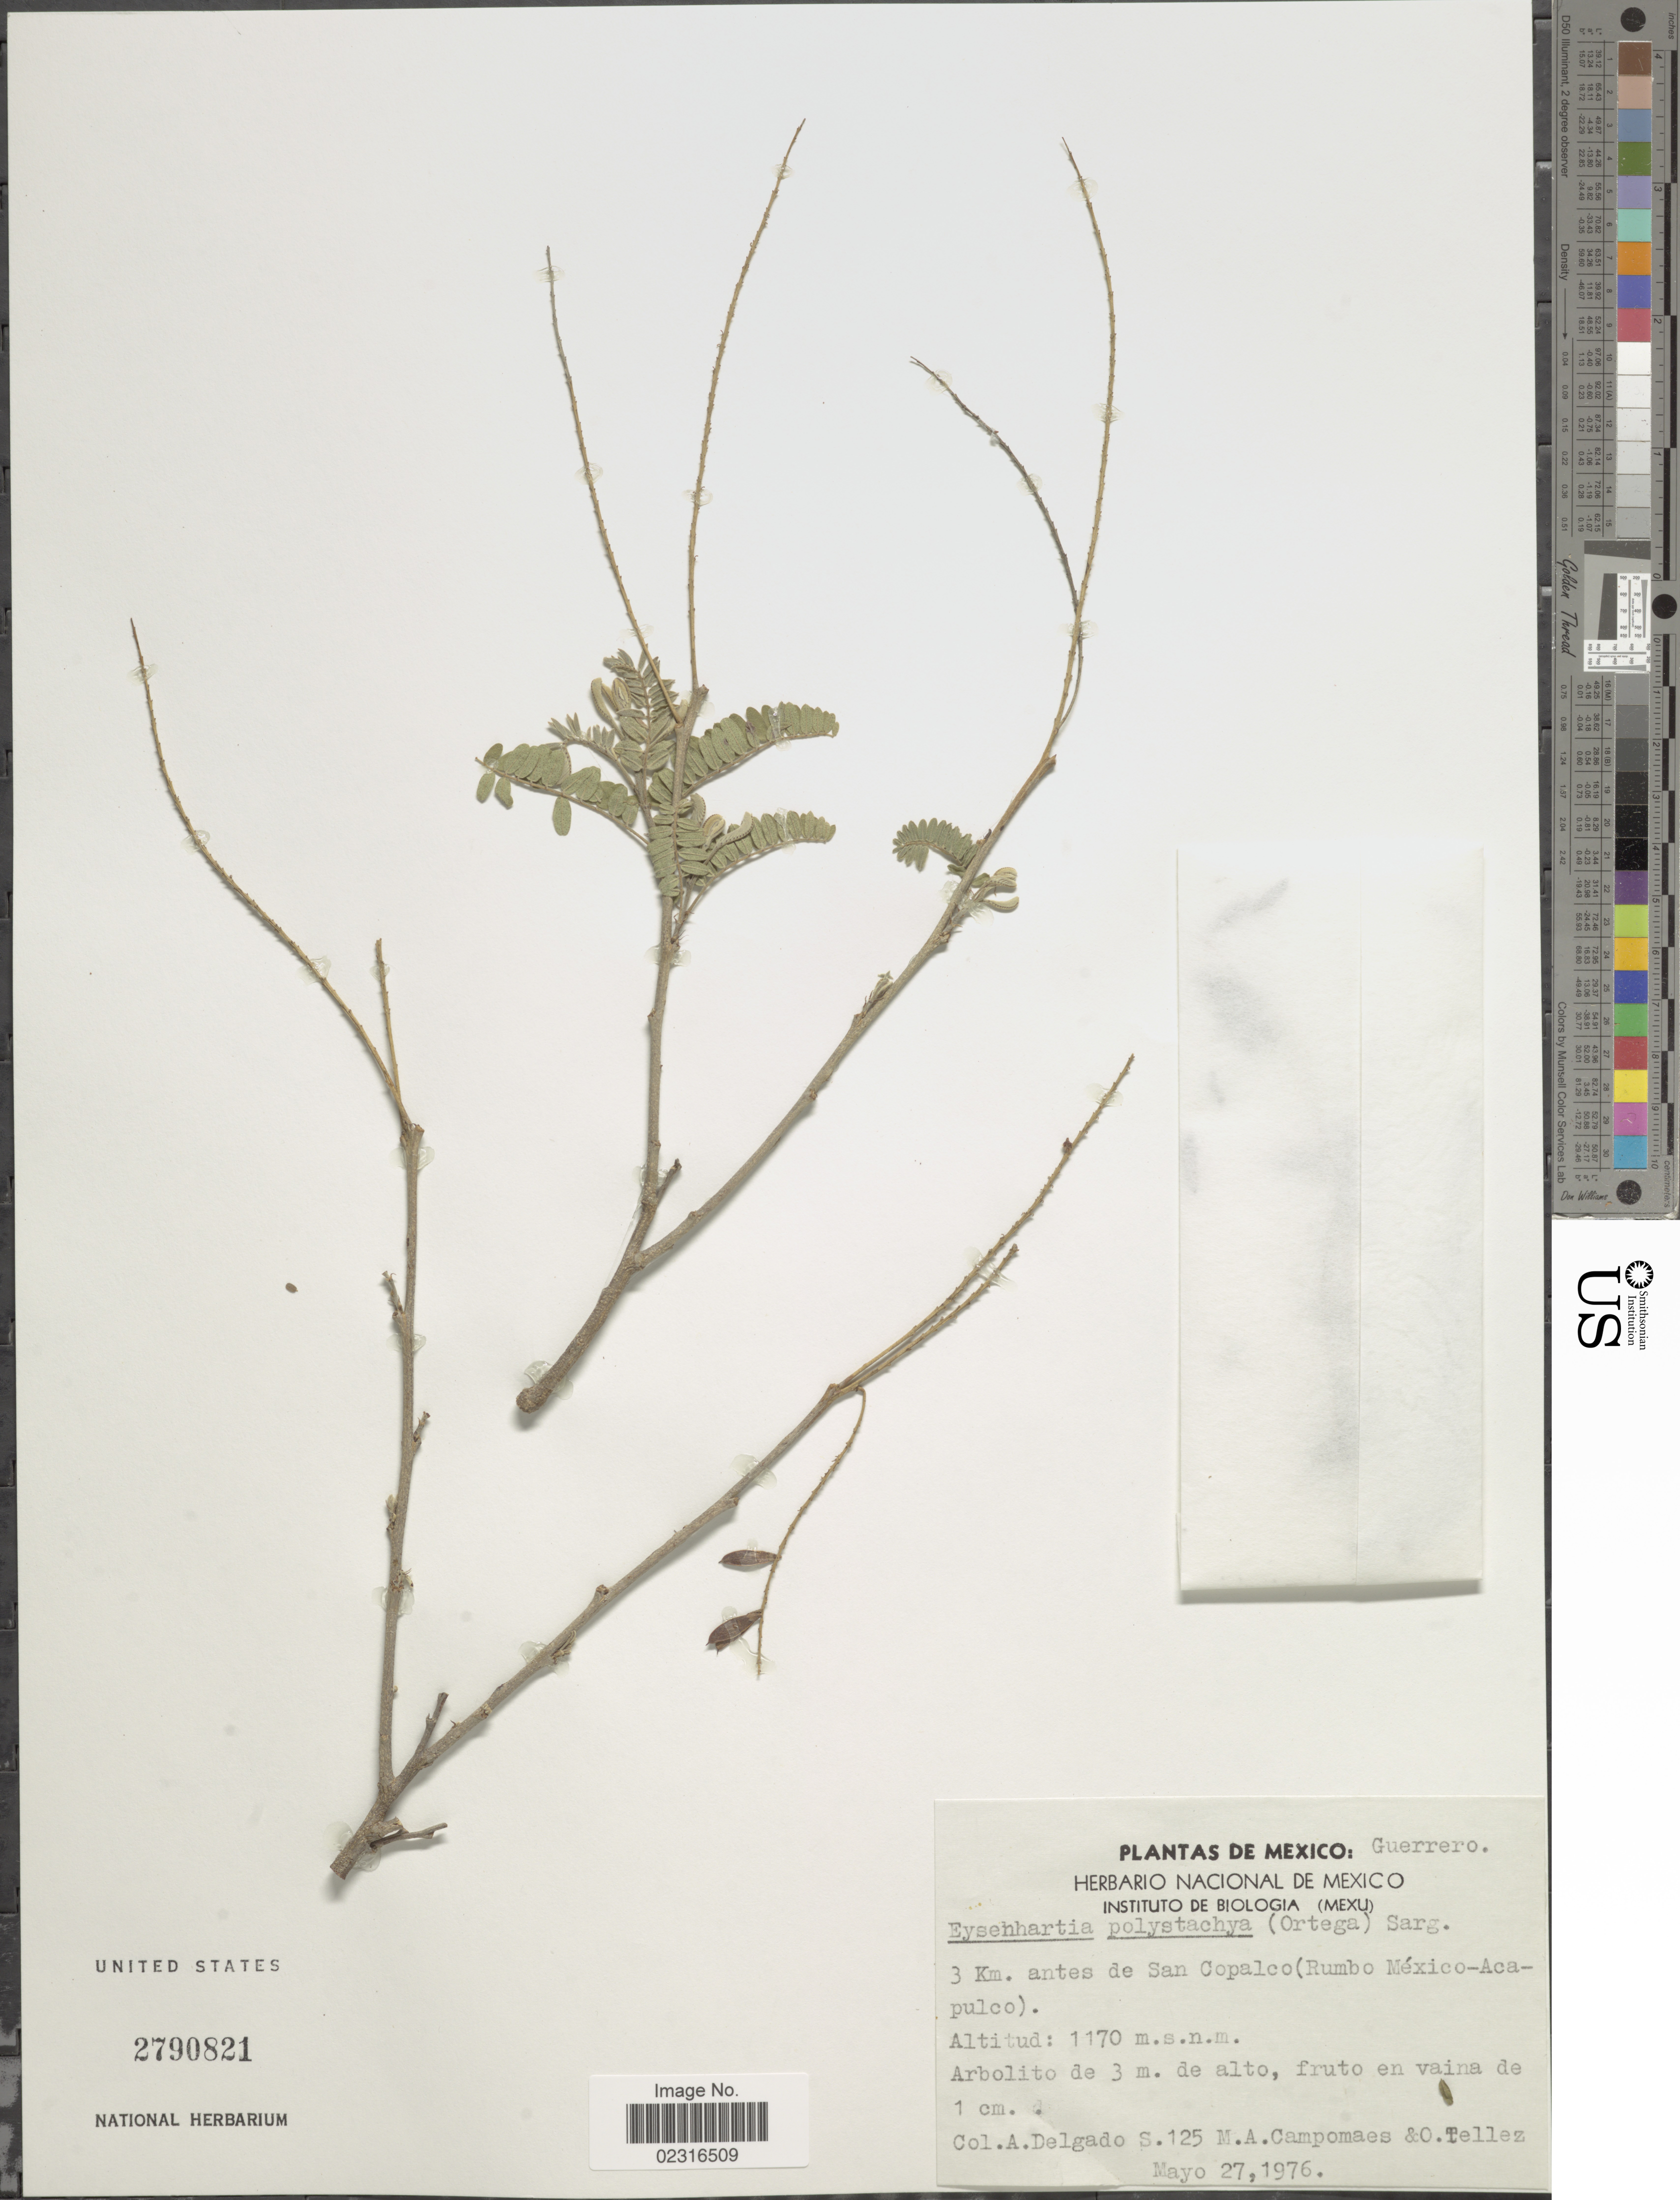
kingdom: Plantae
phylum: Tracheophyta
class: Magnoliopsida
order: Fabales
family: Fabaceae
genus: Eysenhardtia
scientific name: Eysenhardtia polystachya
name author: (Ortega) Sarg.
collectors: A. Delgado S., M. Campomanes & O. Tellez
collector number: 125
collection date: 1976-05-27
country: Mexico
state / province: Guerrero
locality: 3 Km. antes de San Copalco (Rumbo México-Acapulco).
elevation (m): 1170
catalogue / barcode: US 2790821